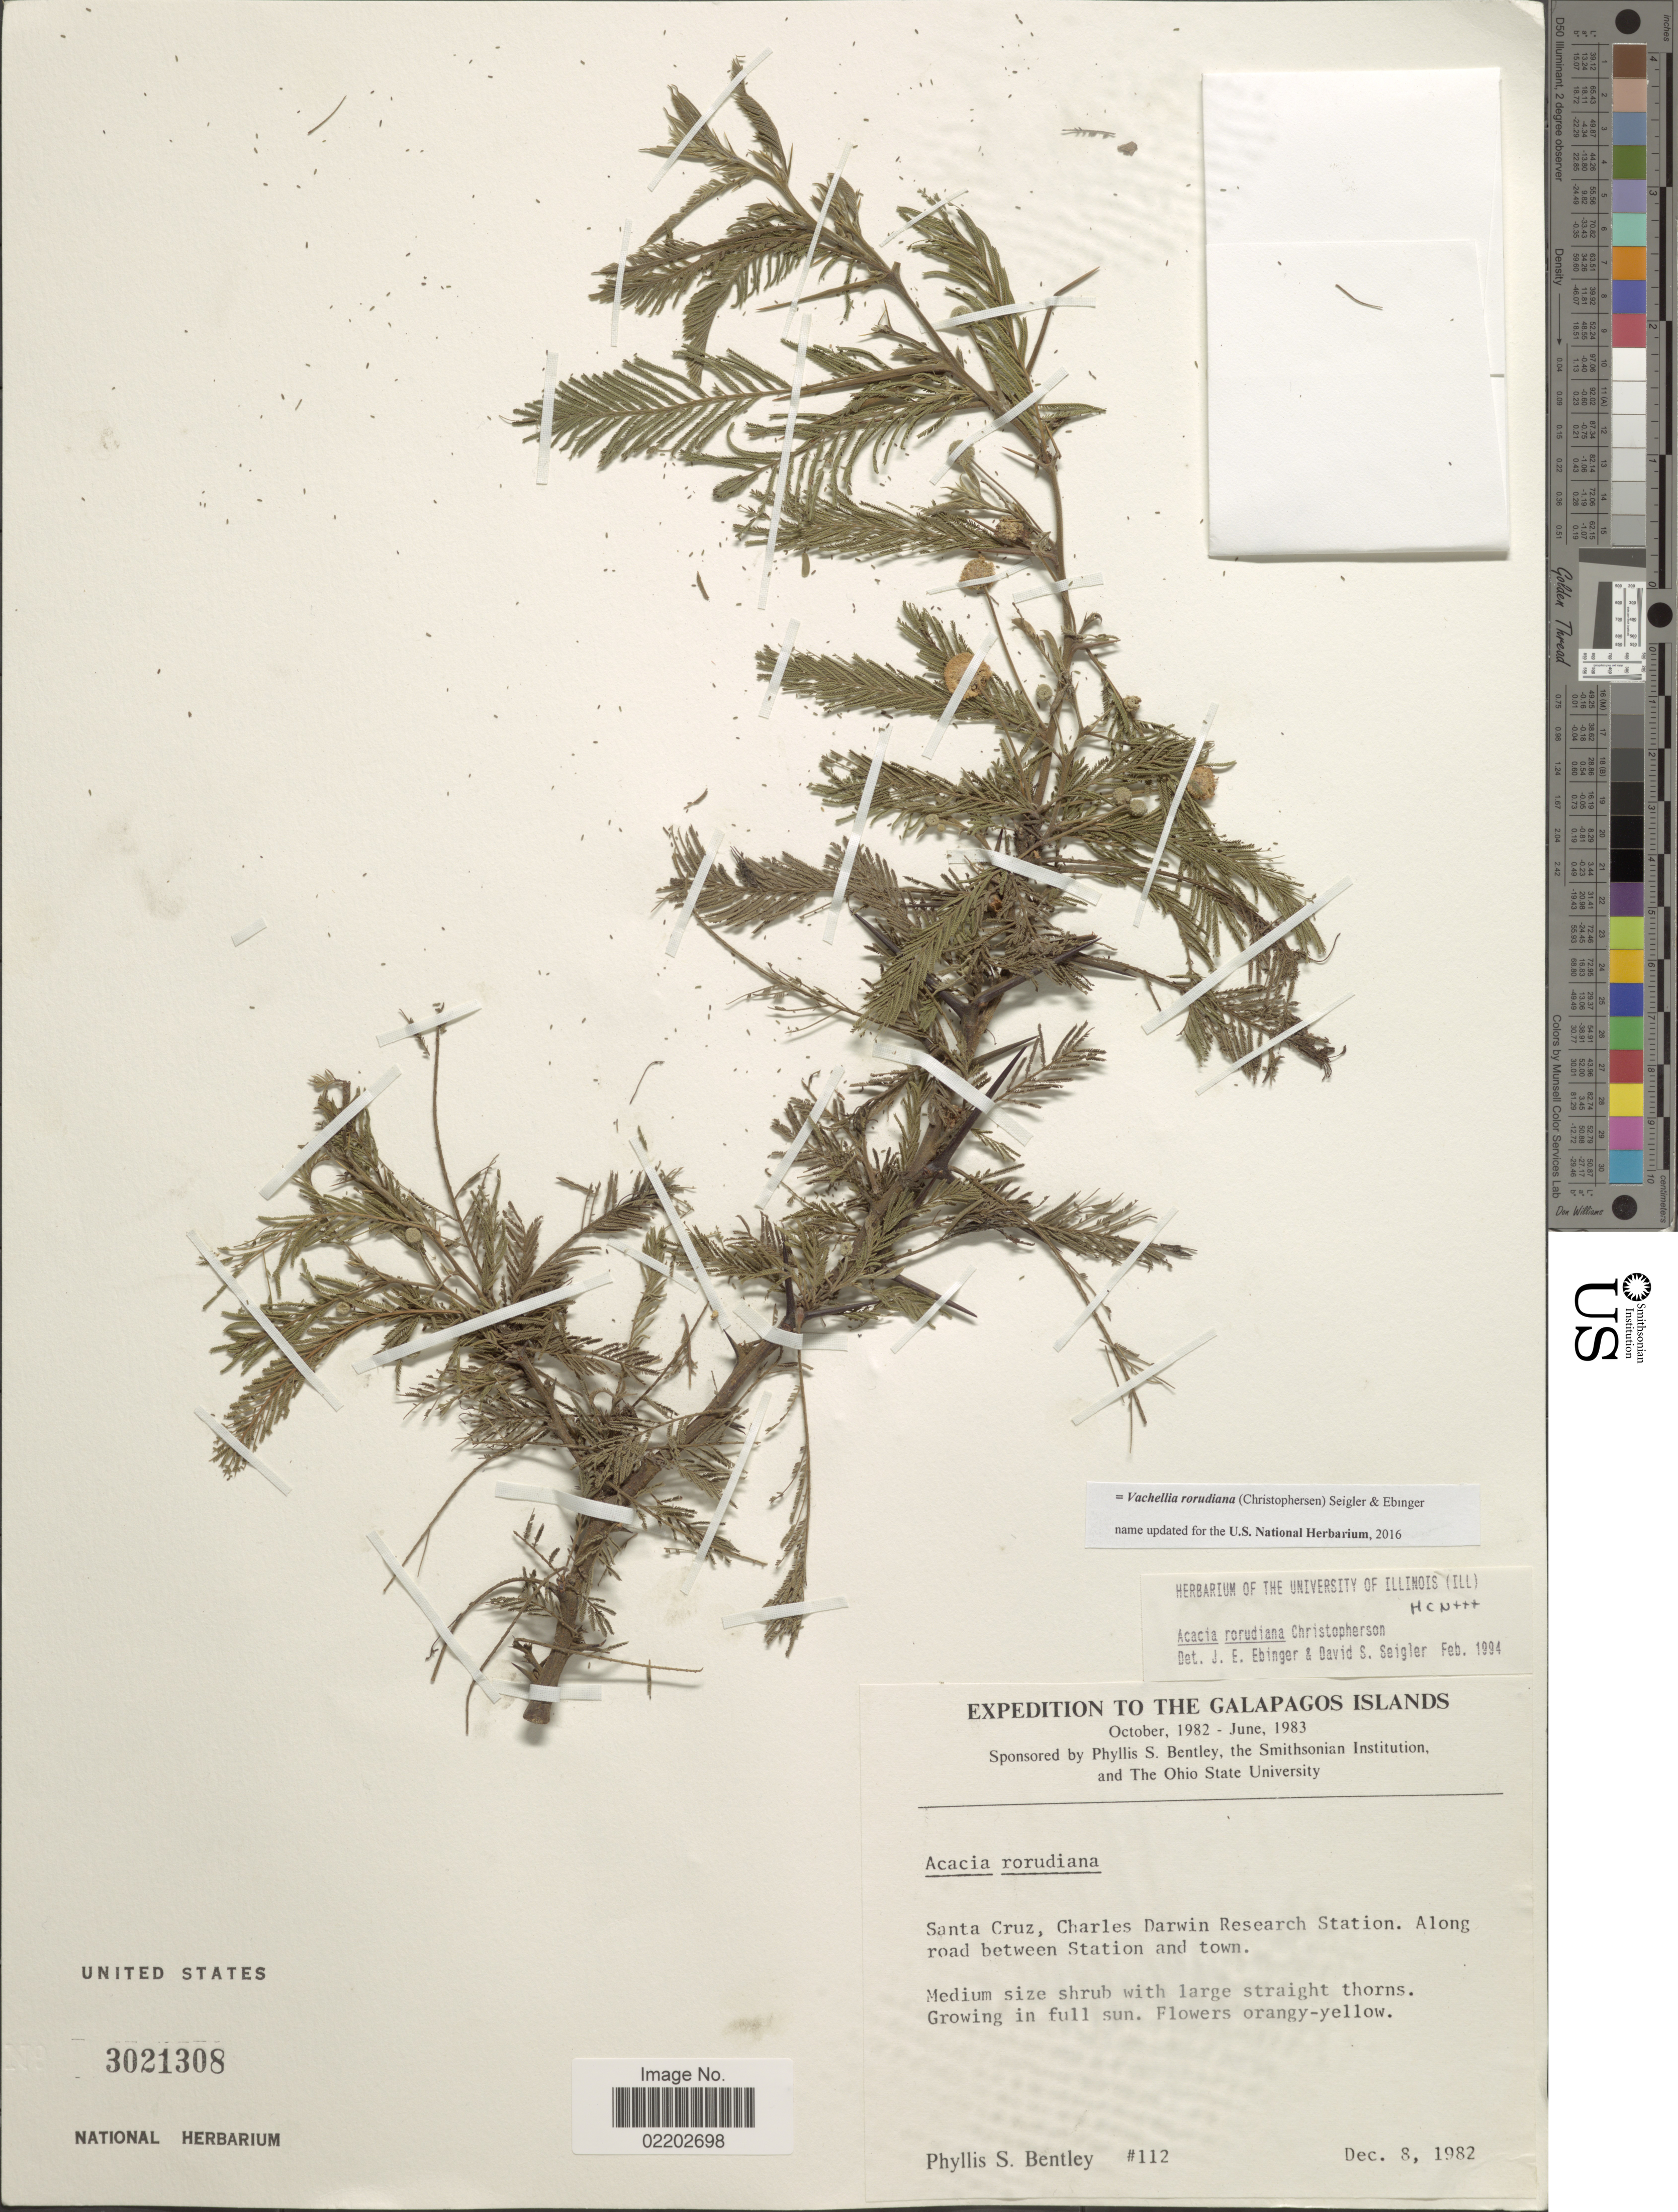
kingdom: Plantae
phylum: Tracheophyta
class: Magnoliopsida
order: Fabales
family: Fabaceae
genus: Vachellia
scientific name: Vachellia rorudiana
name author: (Christoph.) Seigler & Ebinger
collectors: P. S. Bentley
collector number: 112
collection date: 1982-12-08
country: Ecuador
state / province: Colón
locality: Galapagos Islands, Santa Cruz, Charles Darwin Research Station, along road between Station and town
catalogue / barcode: US 3021308